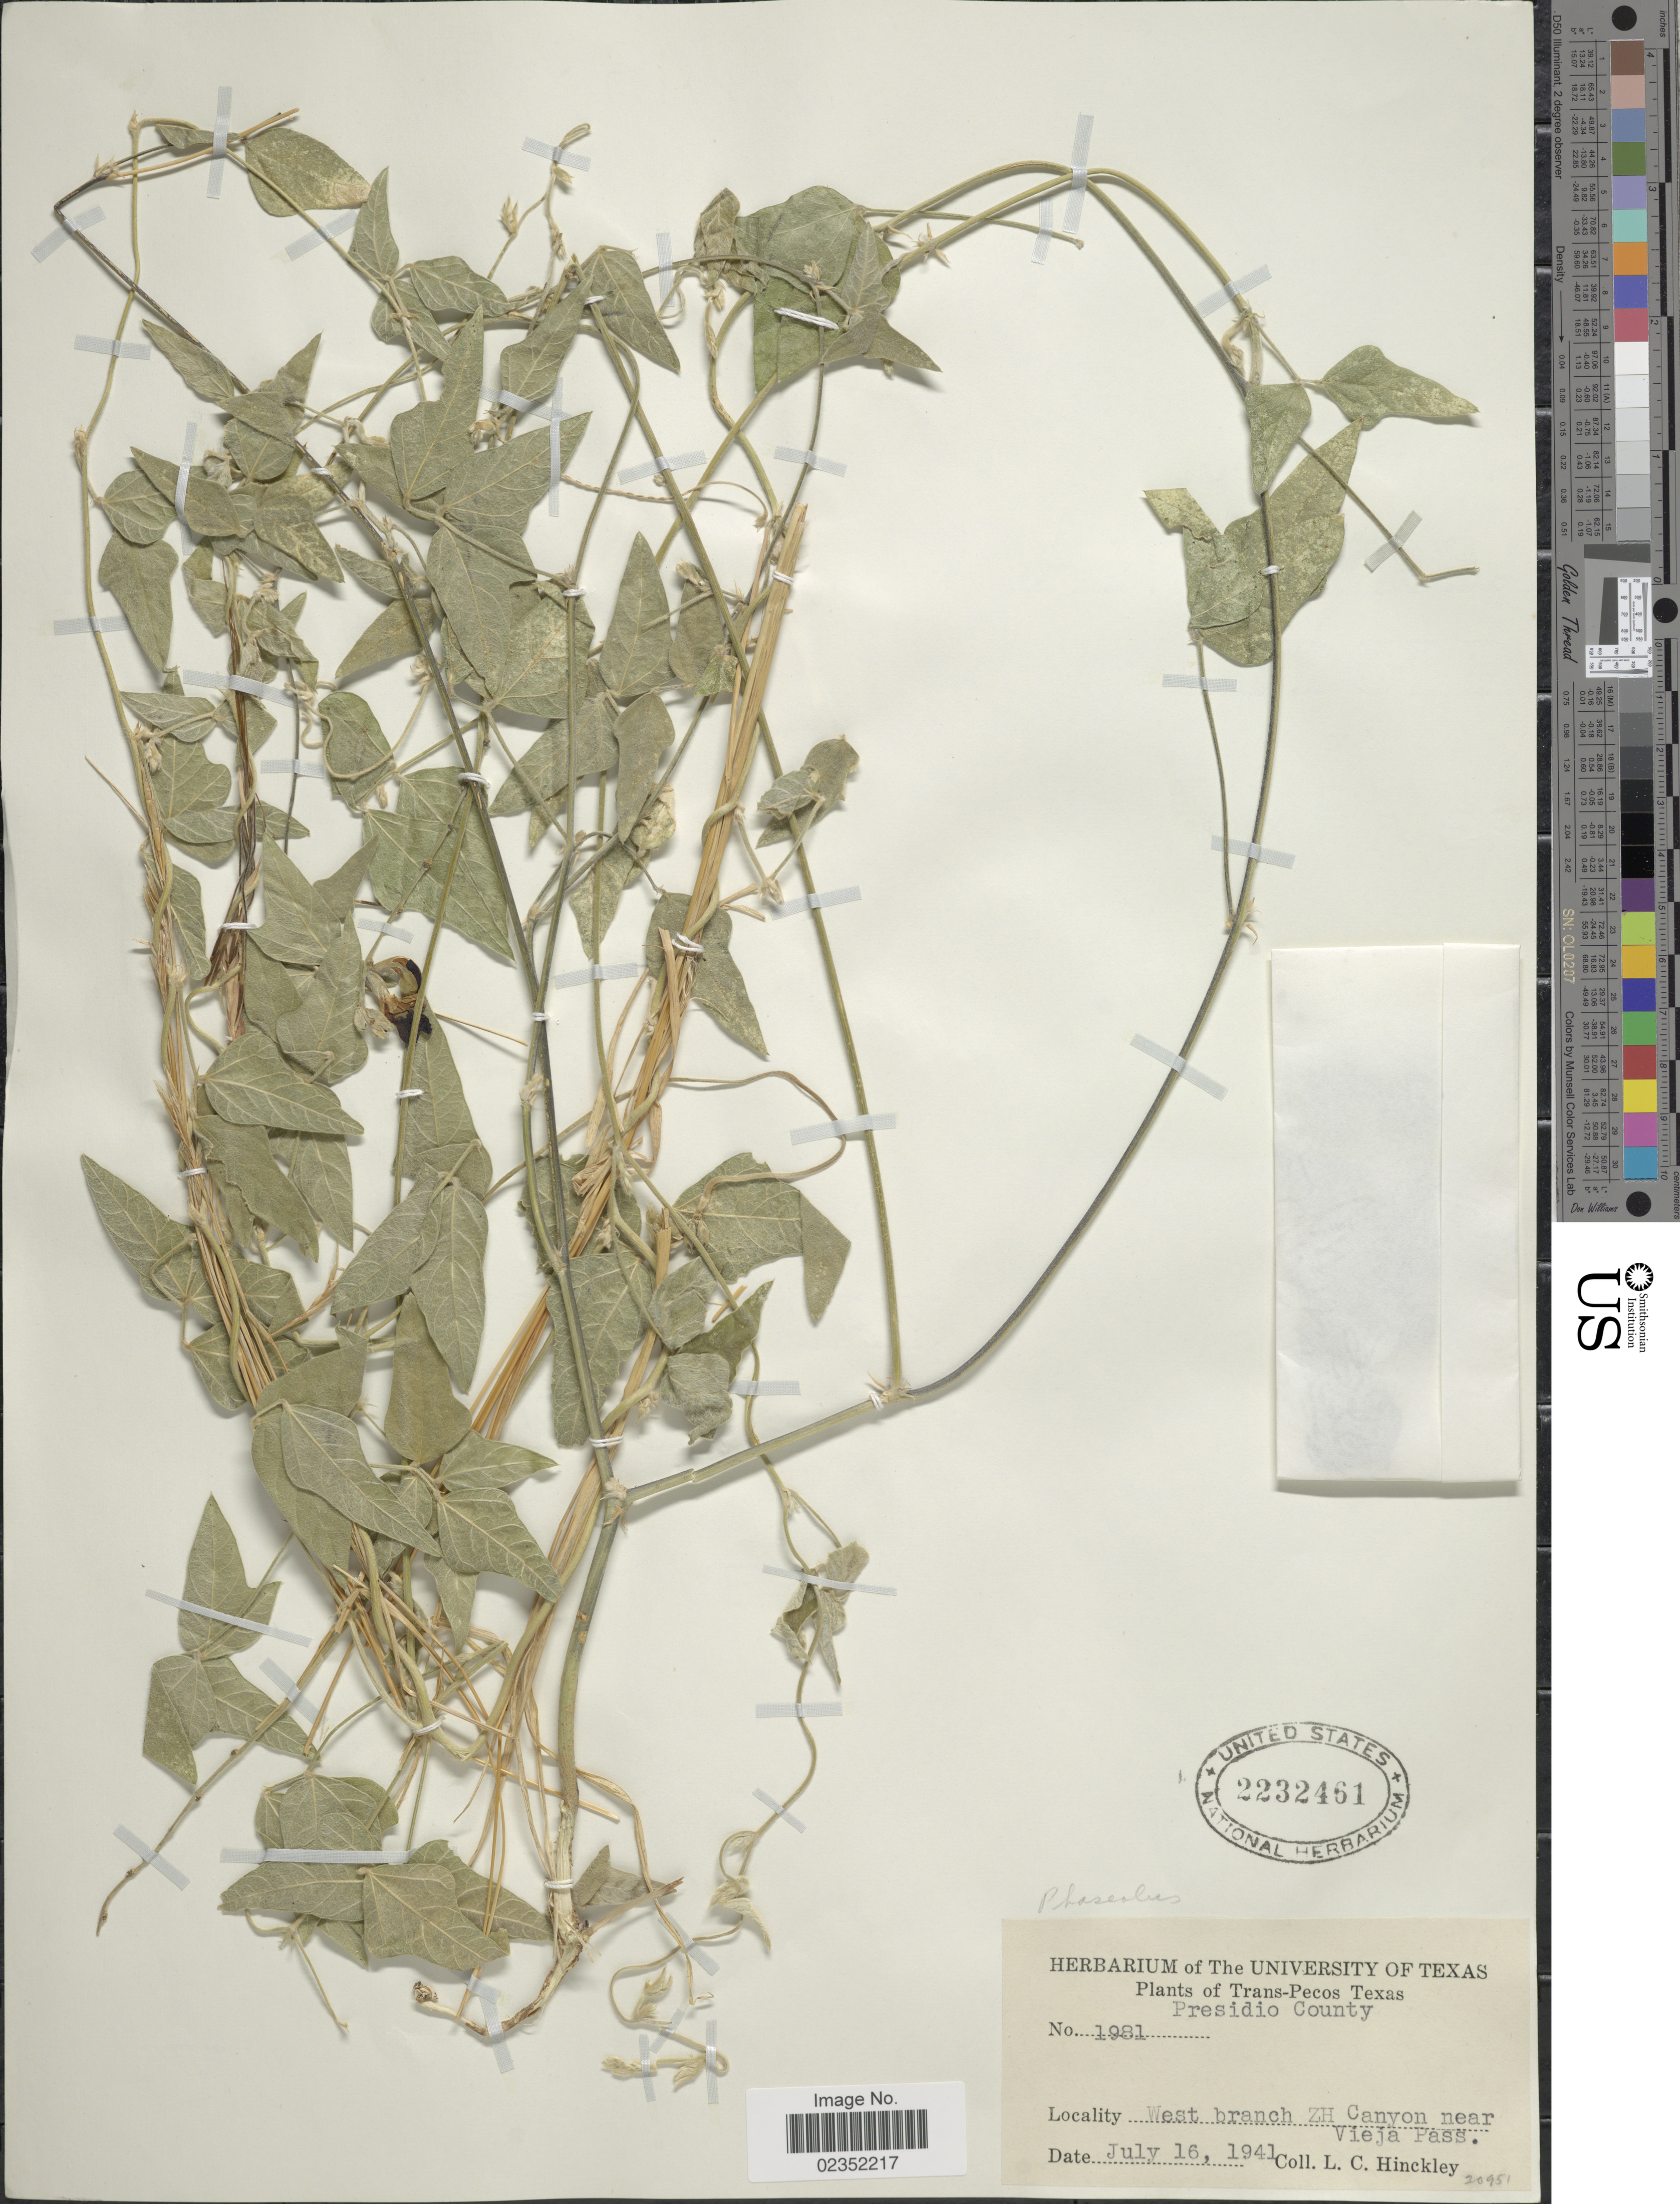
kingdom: Plantae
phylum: Tracheophyta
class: Magnoliopsida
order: Fabales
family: Fabaceae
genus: Macroptilium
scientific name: Macroptilium atropurpureum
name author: (DC.) Urb.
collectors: L. Hinckley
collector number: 1981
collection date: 1941-07-16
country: United States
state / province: Texas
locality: Trans-Pecos Texas. Presidio County. West branch ZH Canyon near Vieja Pass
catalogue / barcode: US 2232461